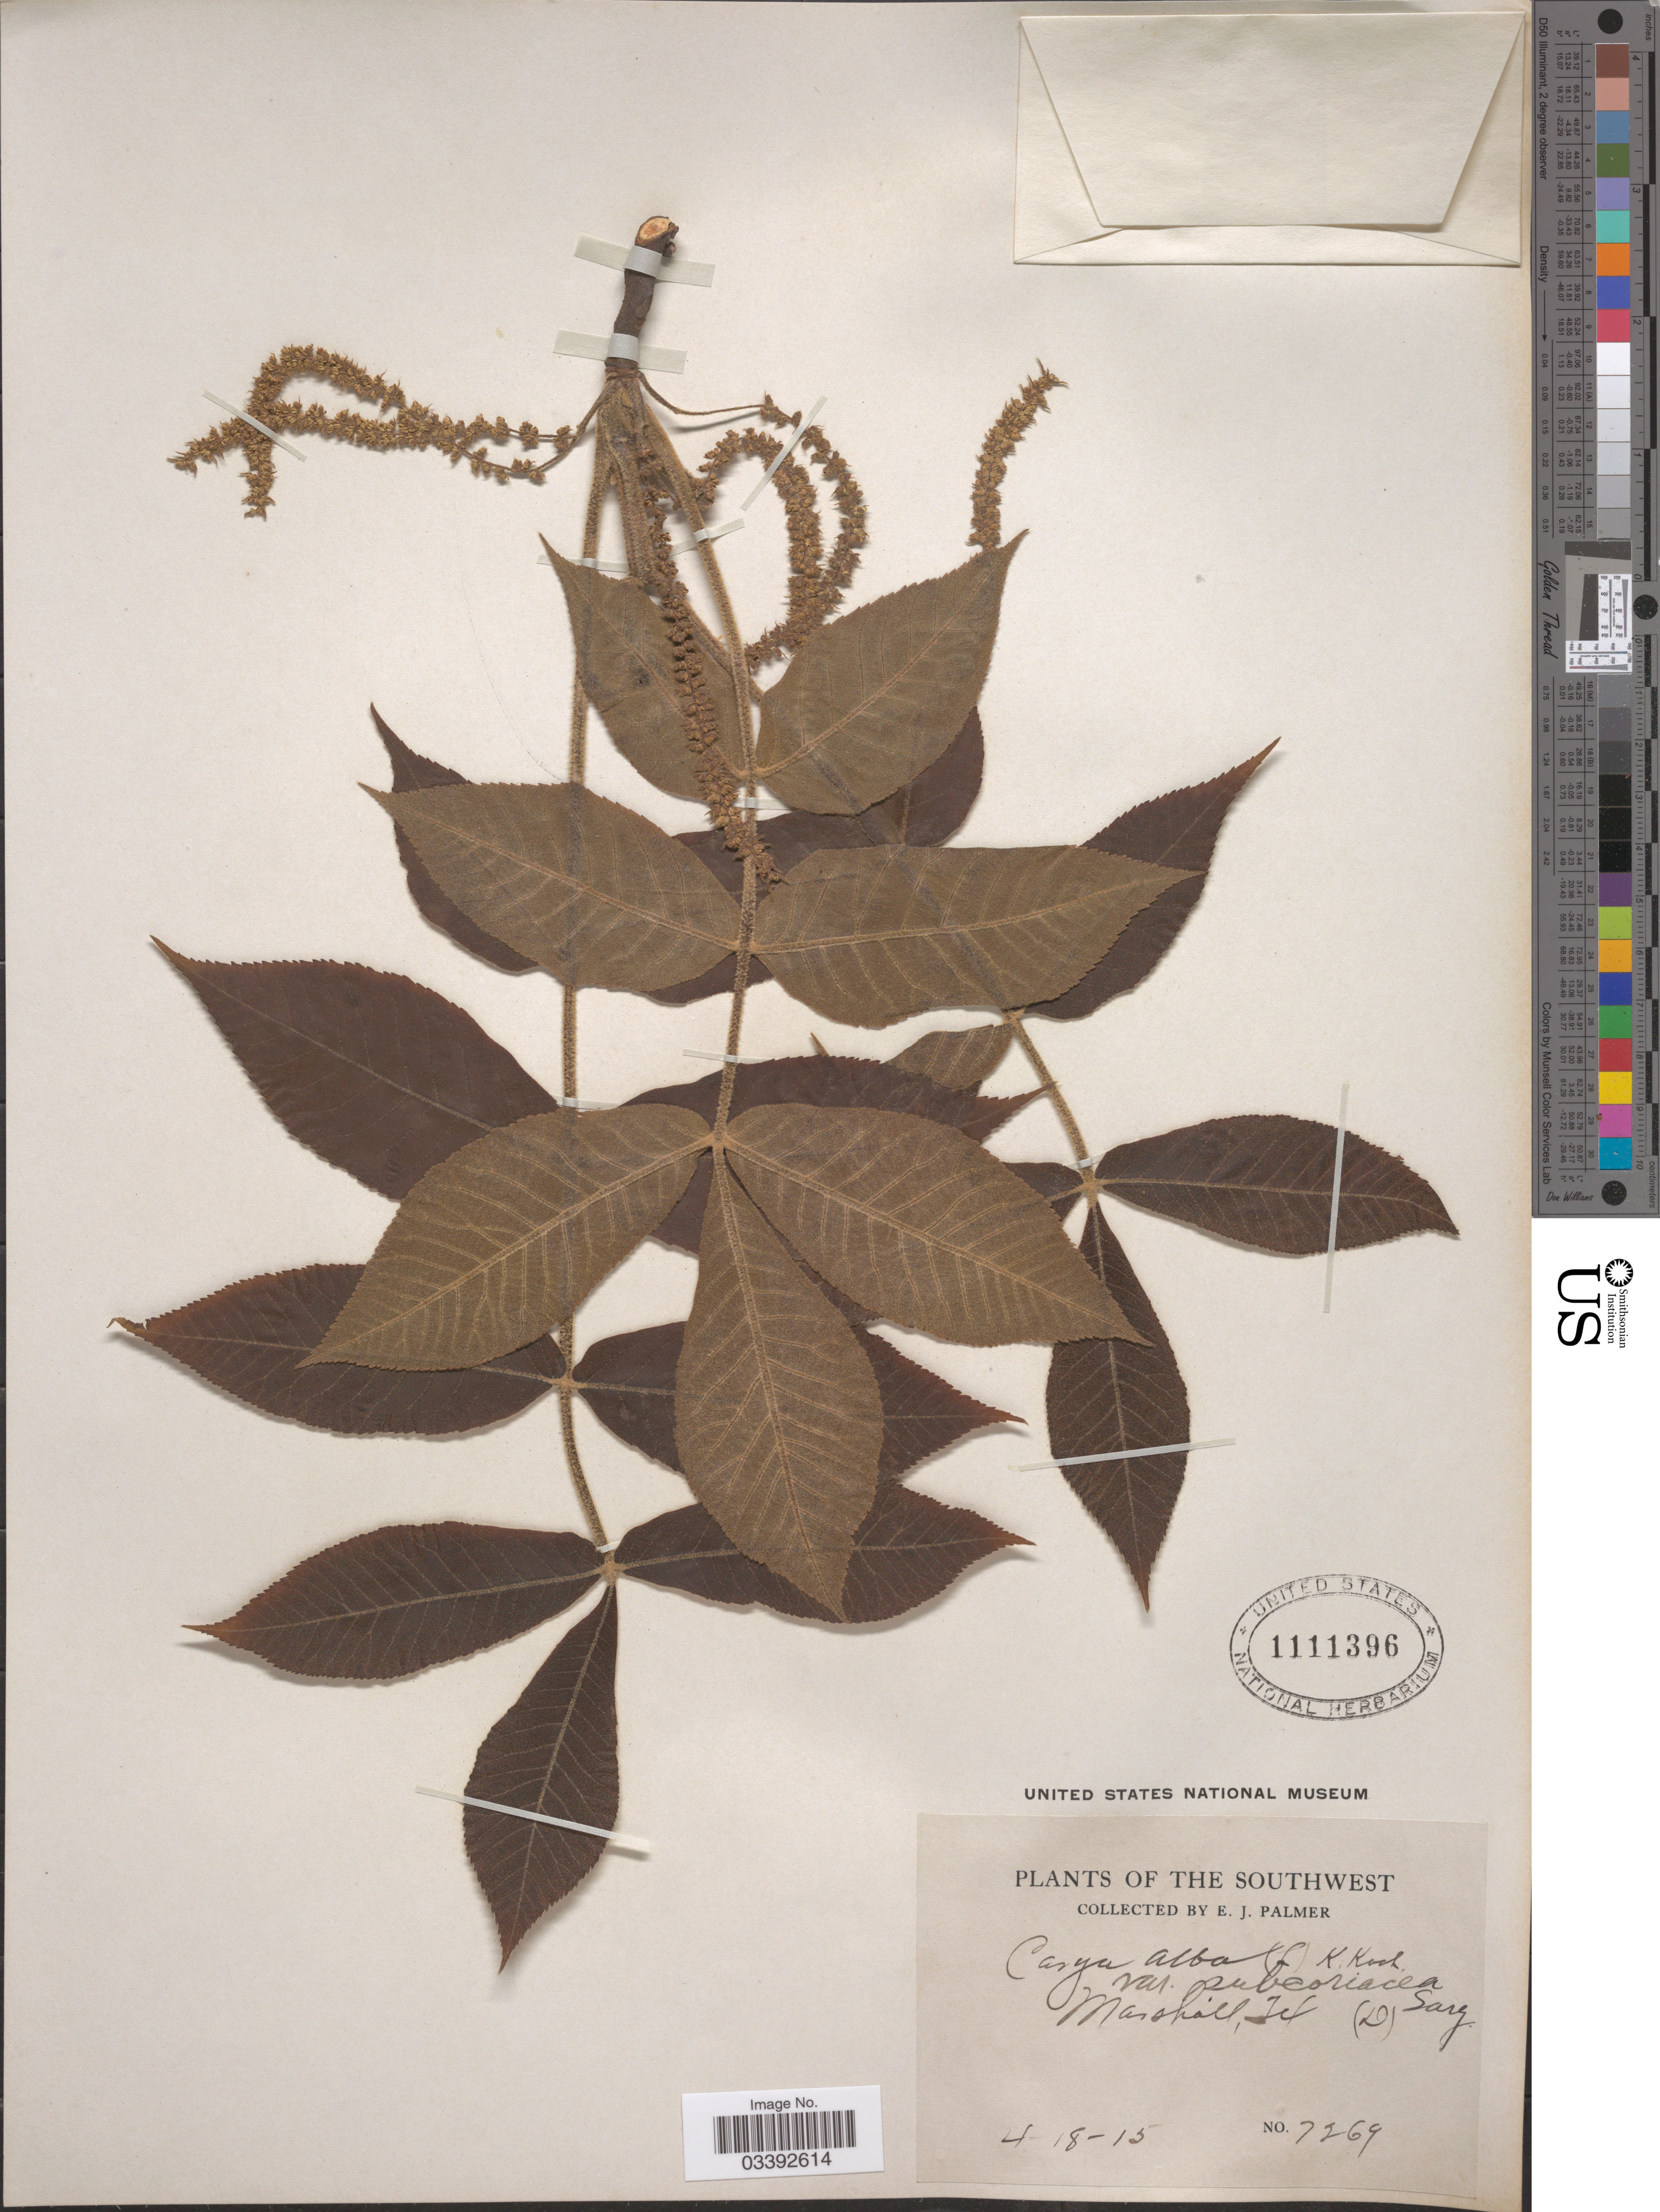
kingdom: Plantae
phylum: Tracheophyta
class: Magnoliopsida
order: Fagales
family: Juglandaceae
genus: Carya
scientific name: Carya tomentosa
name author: (Lam.) Nutt.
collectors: E. J. Palmer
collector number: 7269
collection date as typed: Transcribed d/m/y: 18/4/15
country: United States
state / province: Texas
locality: The Southwest. Marshall.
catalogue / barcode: US 1111396